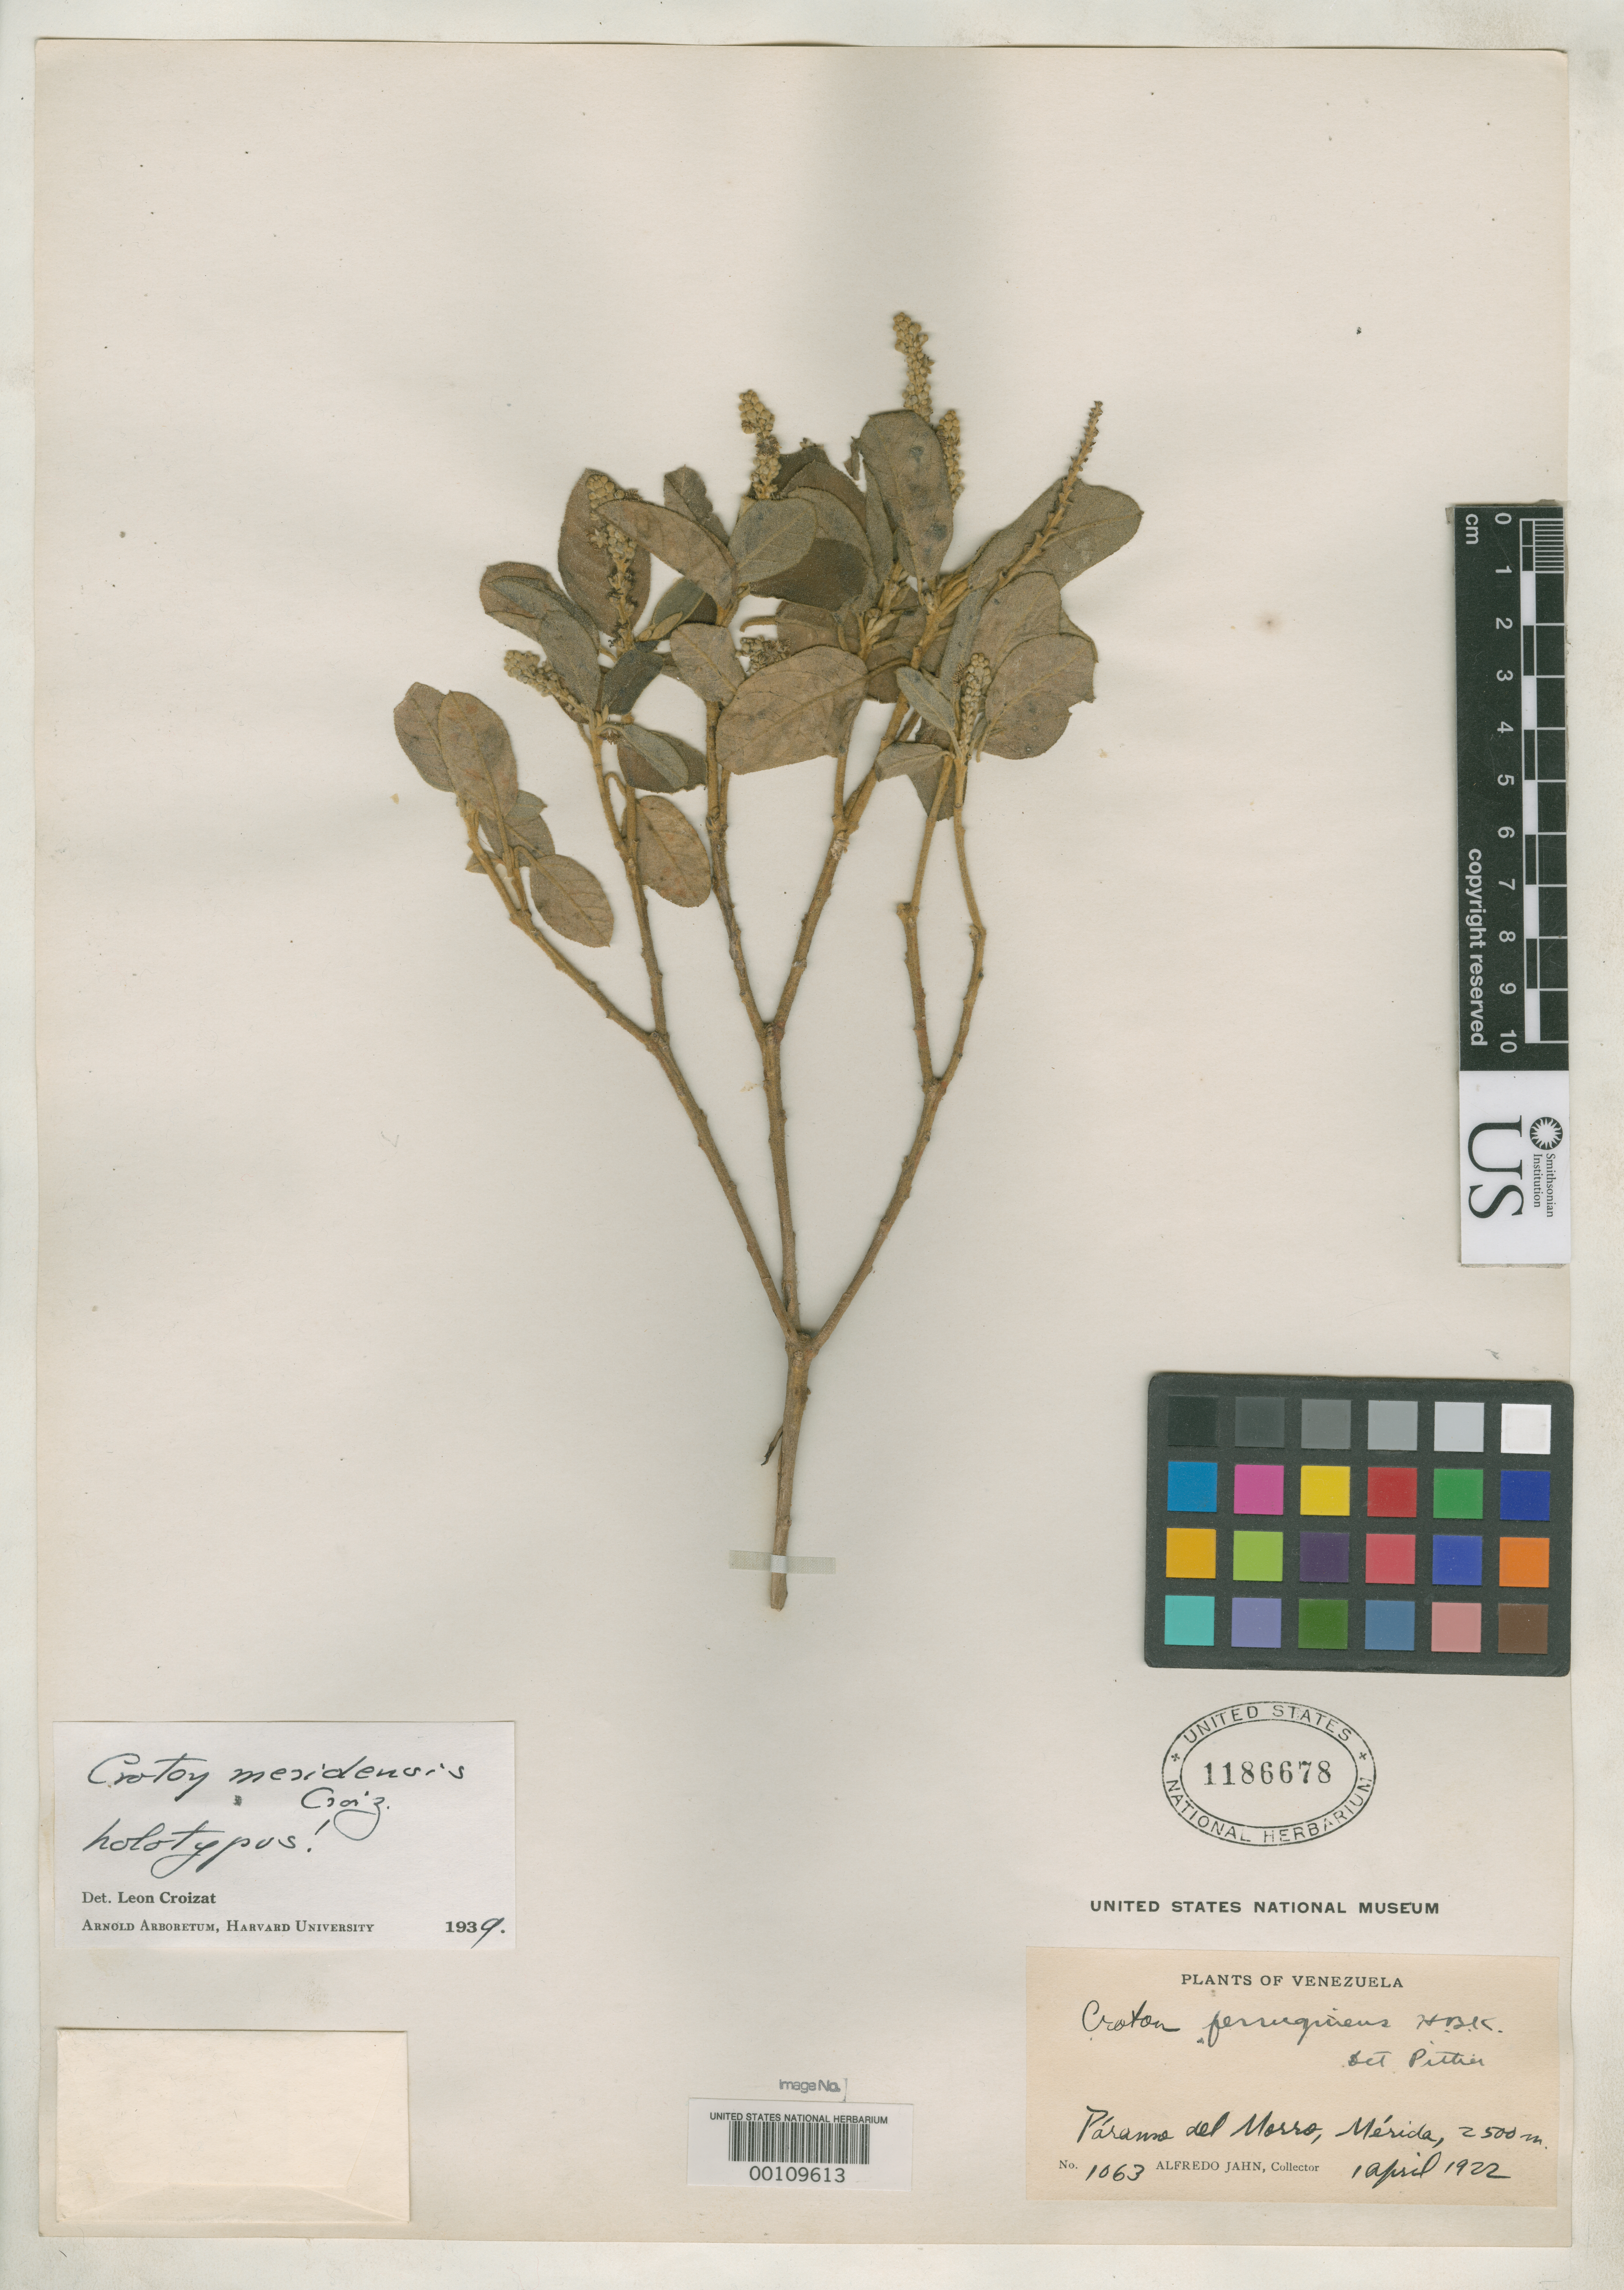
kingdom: Plantae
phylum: Tracheophyta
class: Magnoliopsida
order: Malpighiales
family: Euphorbiaceae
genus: Croton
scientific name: Croton meridensis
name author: Croizat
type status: Holotype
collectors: A. Jahn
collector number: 1063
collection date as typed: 01 Apr 1922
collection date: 1922-04-01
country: Venezuela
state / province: Mérida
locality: Paramo del Morro.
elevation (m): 2500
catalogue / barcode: US 1186678